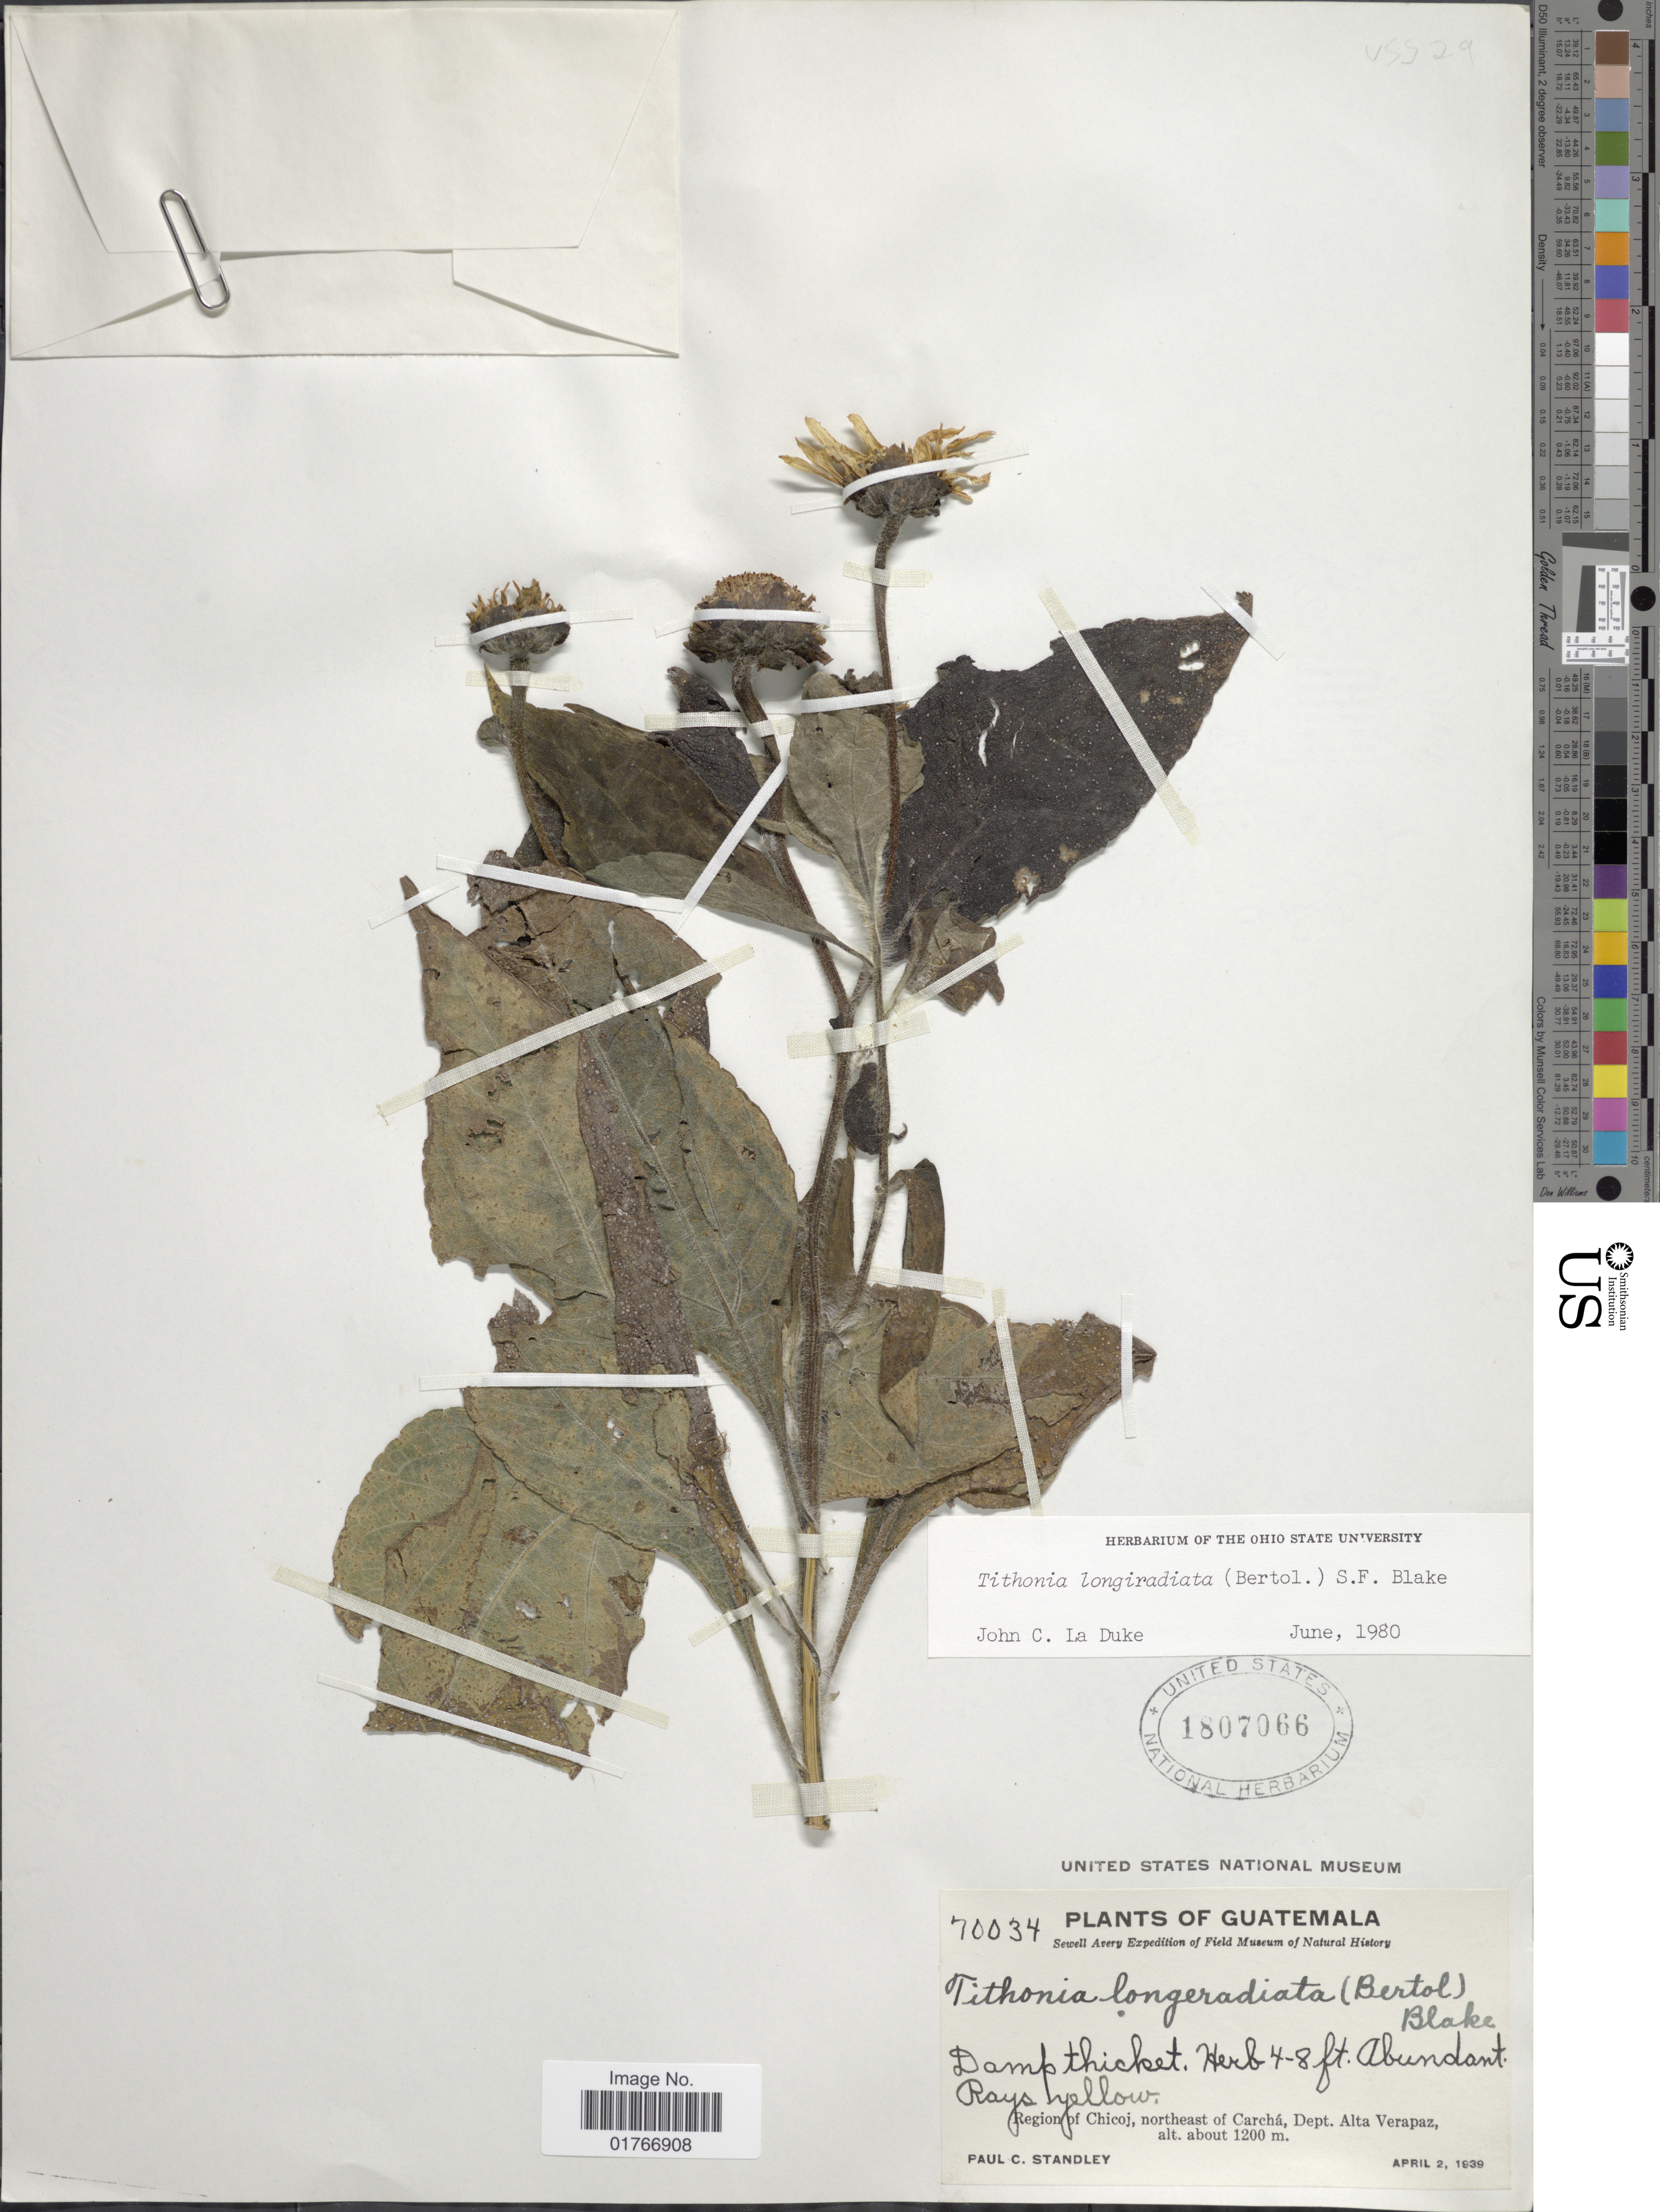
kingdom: Plantae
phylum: Tracheophyta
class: Magnoliopsida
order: Asterales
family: Asteraceae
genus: Tithonia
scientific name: Tithonia longiradiata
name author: (Bertol.) S.F. Blake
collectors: P. C. Standley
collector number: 70034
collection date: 1939-04-02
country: Guatemala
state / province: Alta Verapaz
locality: Region of Chicoj, northeast of Carcha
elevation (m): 1200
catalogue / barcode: US 1807066